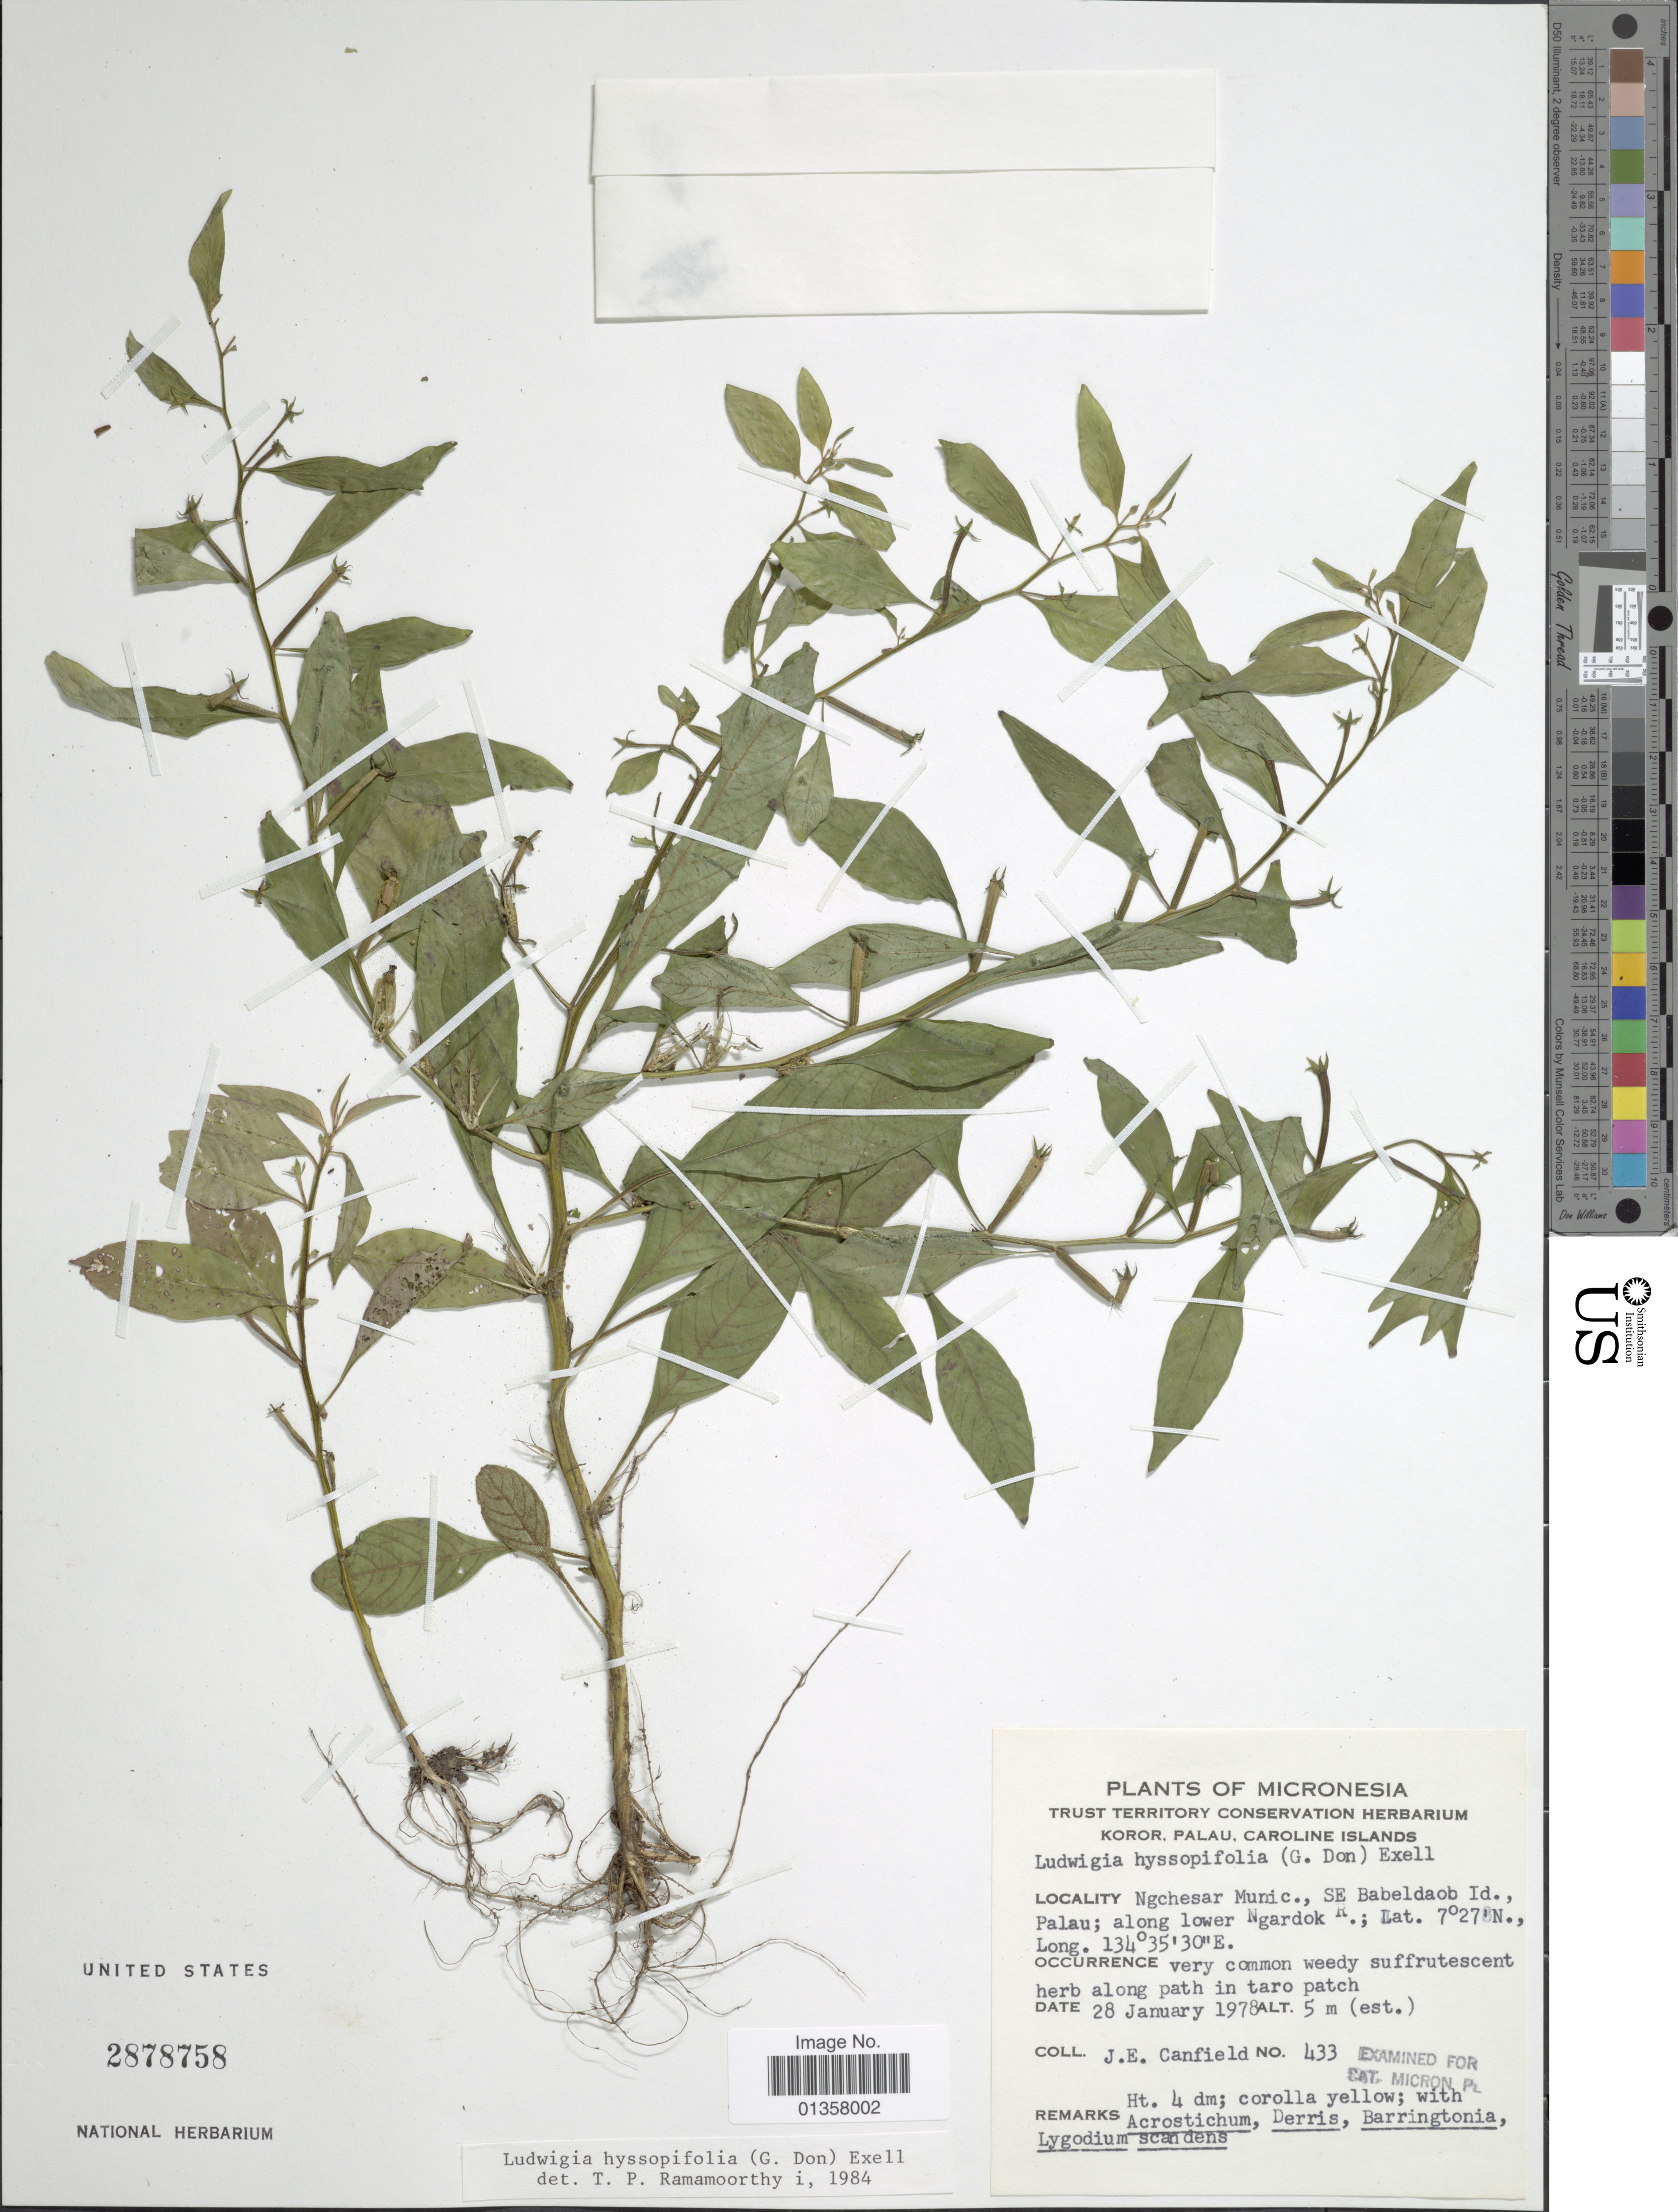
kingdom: Plantae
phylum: Tracheophyta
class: Magnoliopsida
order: Myrtales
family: Onagraceae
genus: Ludwigia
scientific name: Ludwigia hyssopifolia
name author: (G. Don) Exell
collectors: J. E. Canfield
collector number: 433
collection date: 1978-01-28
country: Palau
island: Babeldaob [Babelthuap]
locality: Ngchesar Munic., SE Babeldaob Id., along lower Ngardok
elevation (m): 5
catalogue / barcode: US 2878758